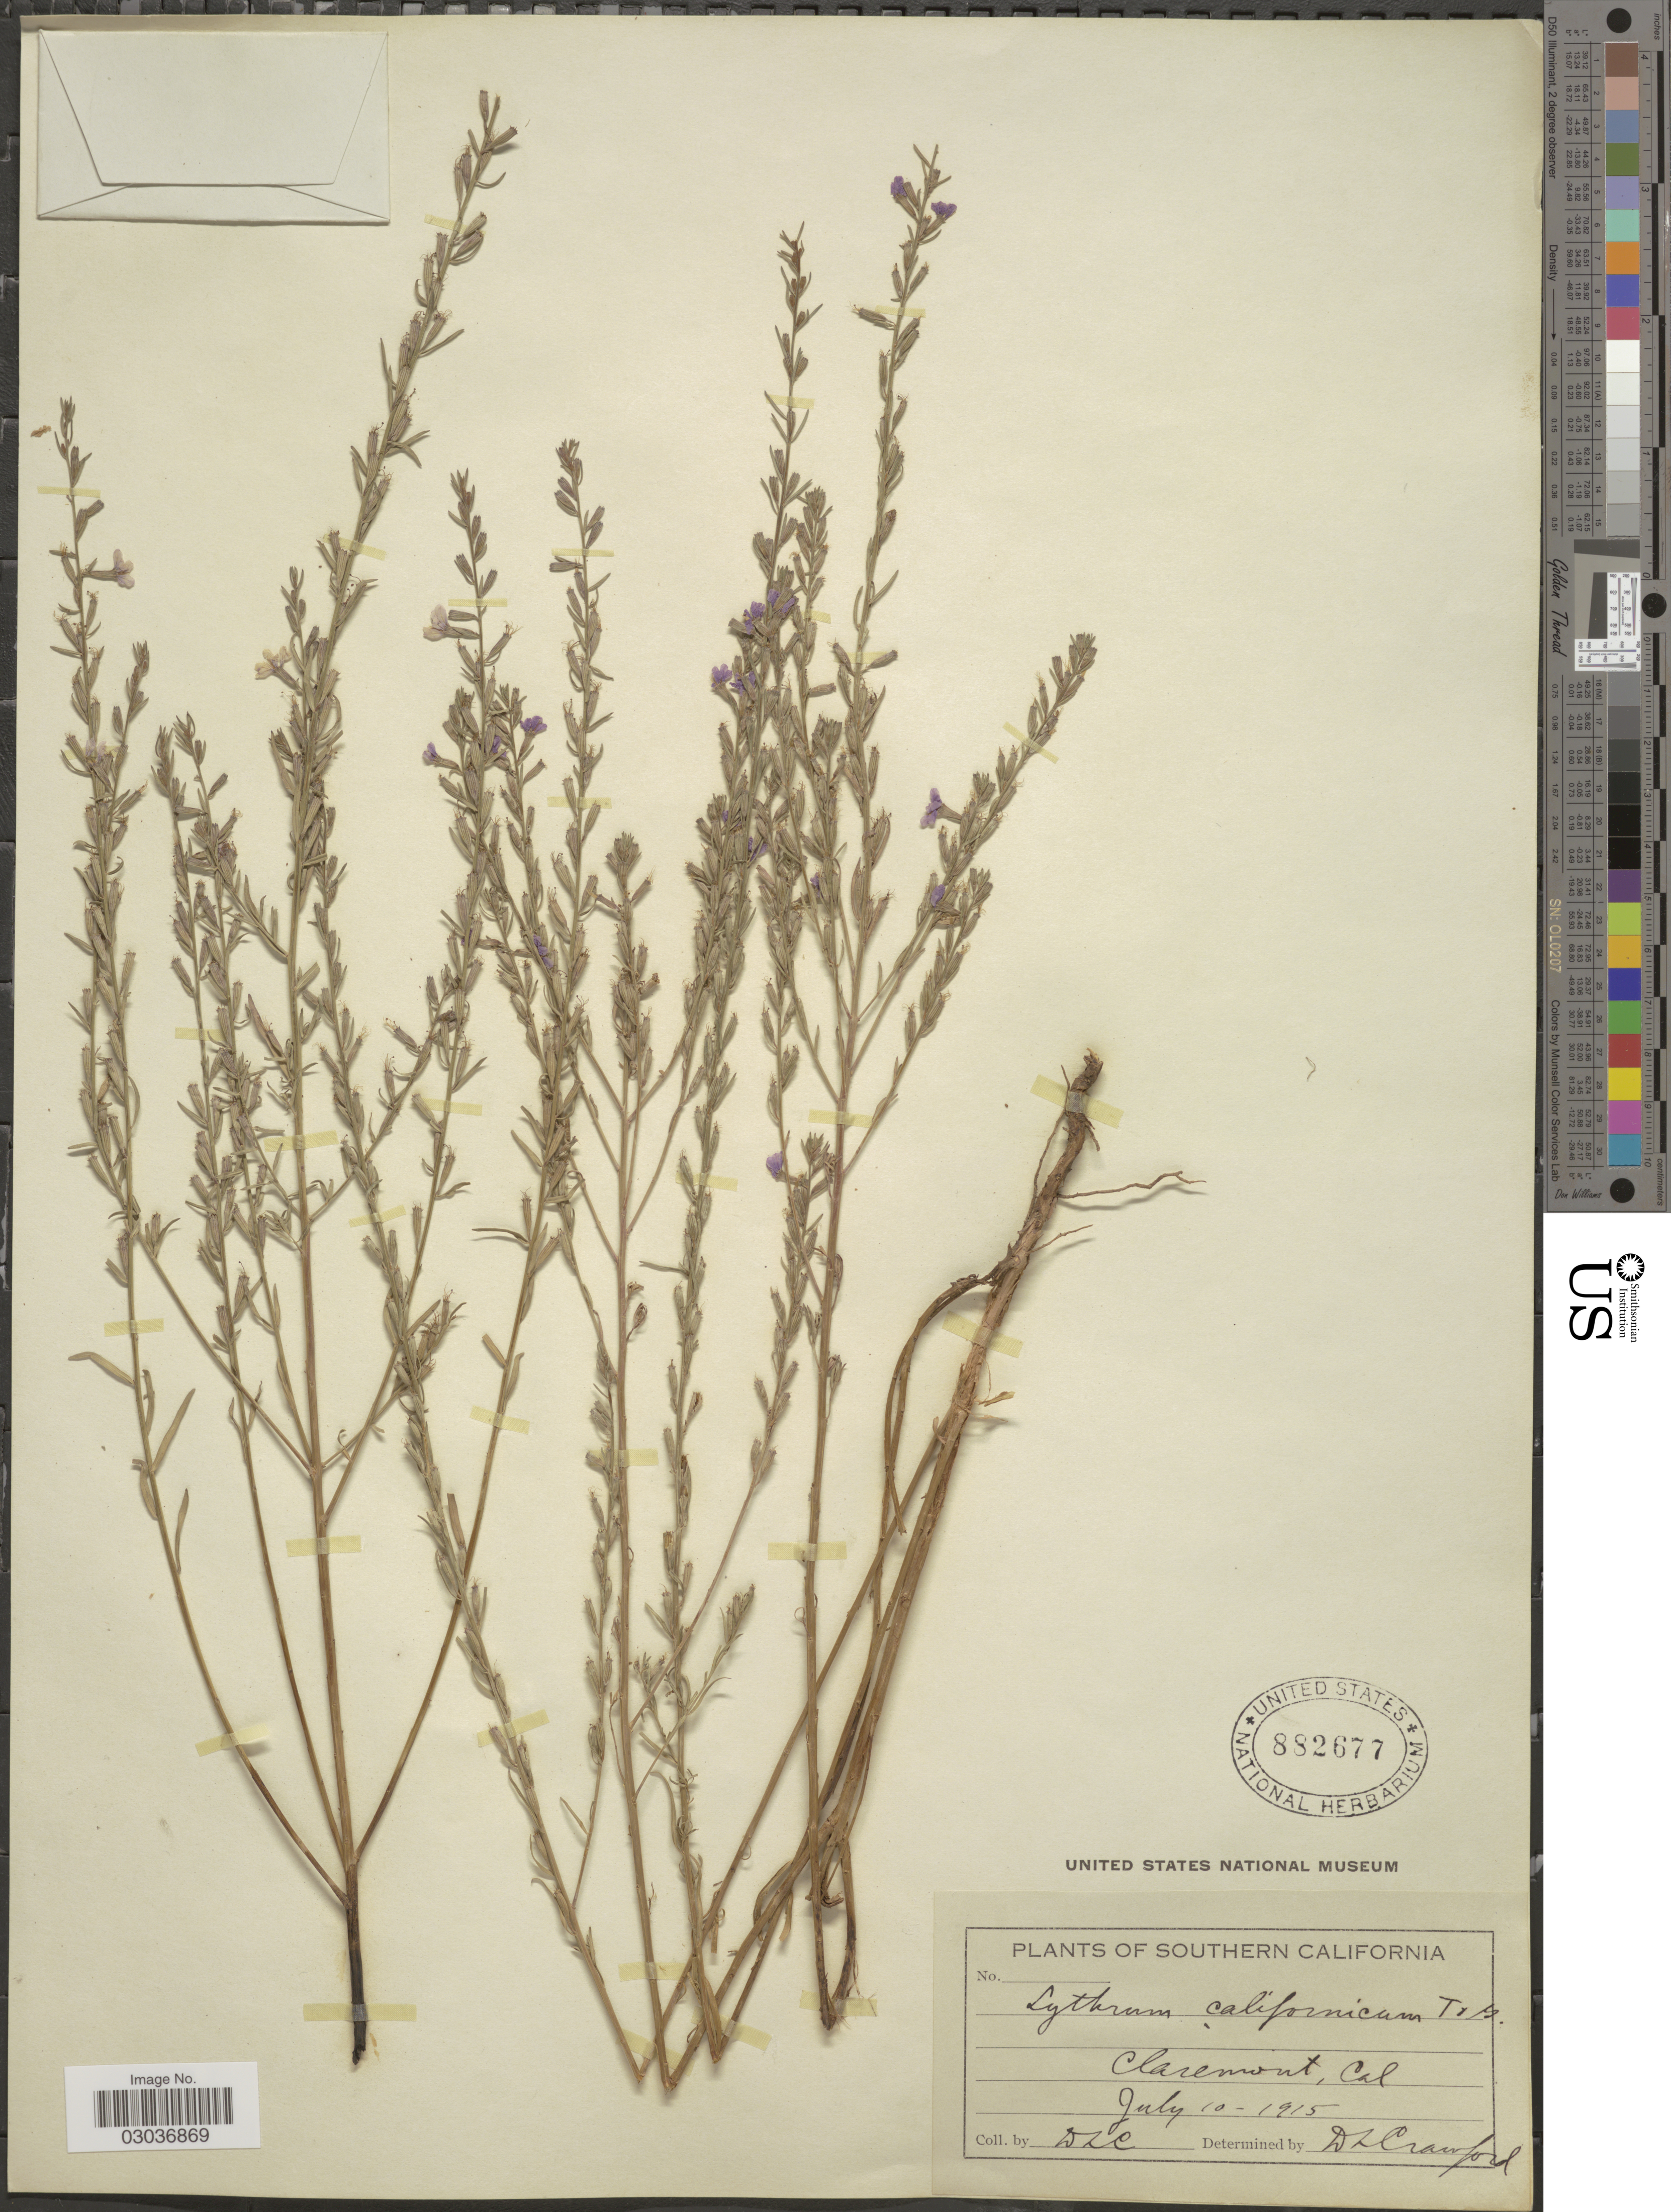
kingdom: Plantae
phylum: Tracheophyta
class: Magnoliopsida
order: Myrtales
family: Lythraceae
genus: Lythrum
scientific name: Lythrum californicum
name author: Torr. & A. Gray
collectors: D. L. Crawford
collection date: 1915-07-10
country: United States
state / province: California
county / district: Los Angeles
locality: Southern California. Claremont.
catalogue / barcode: US 882677